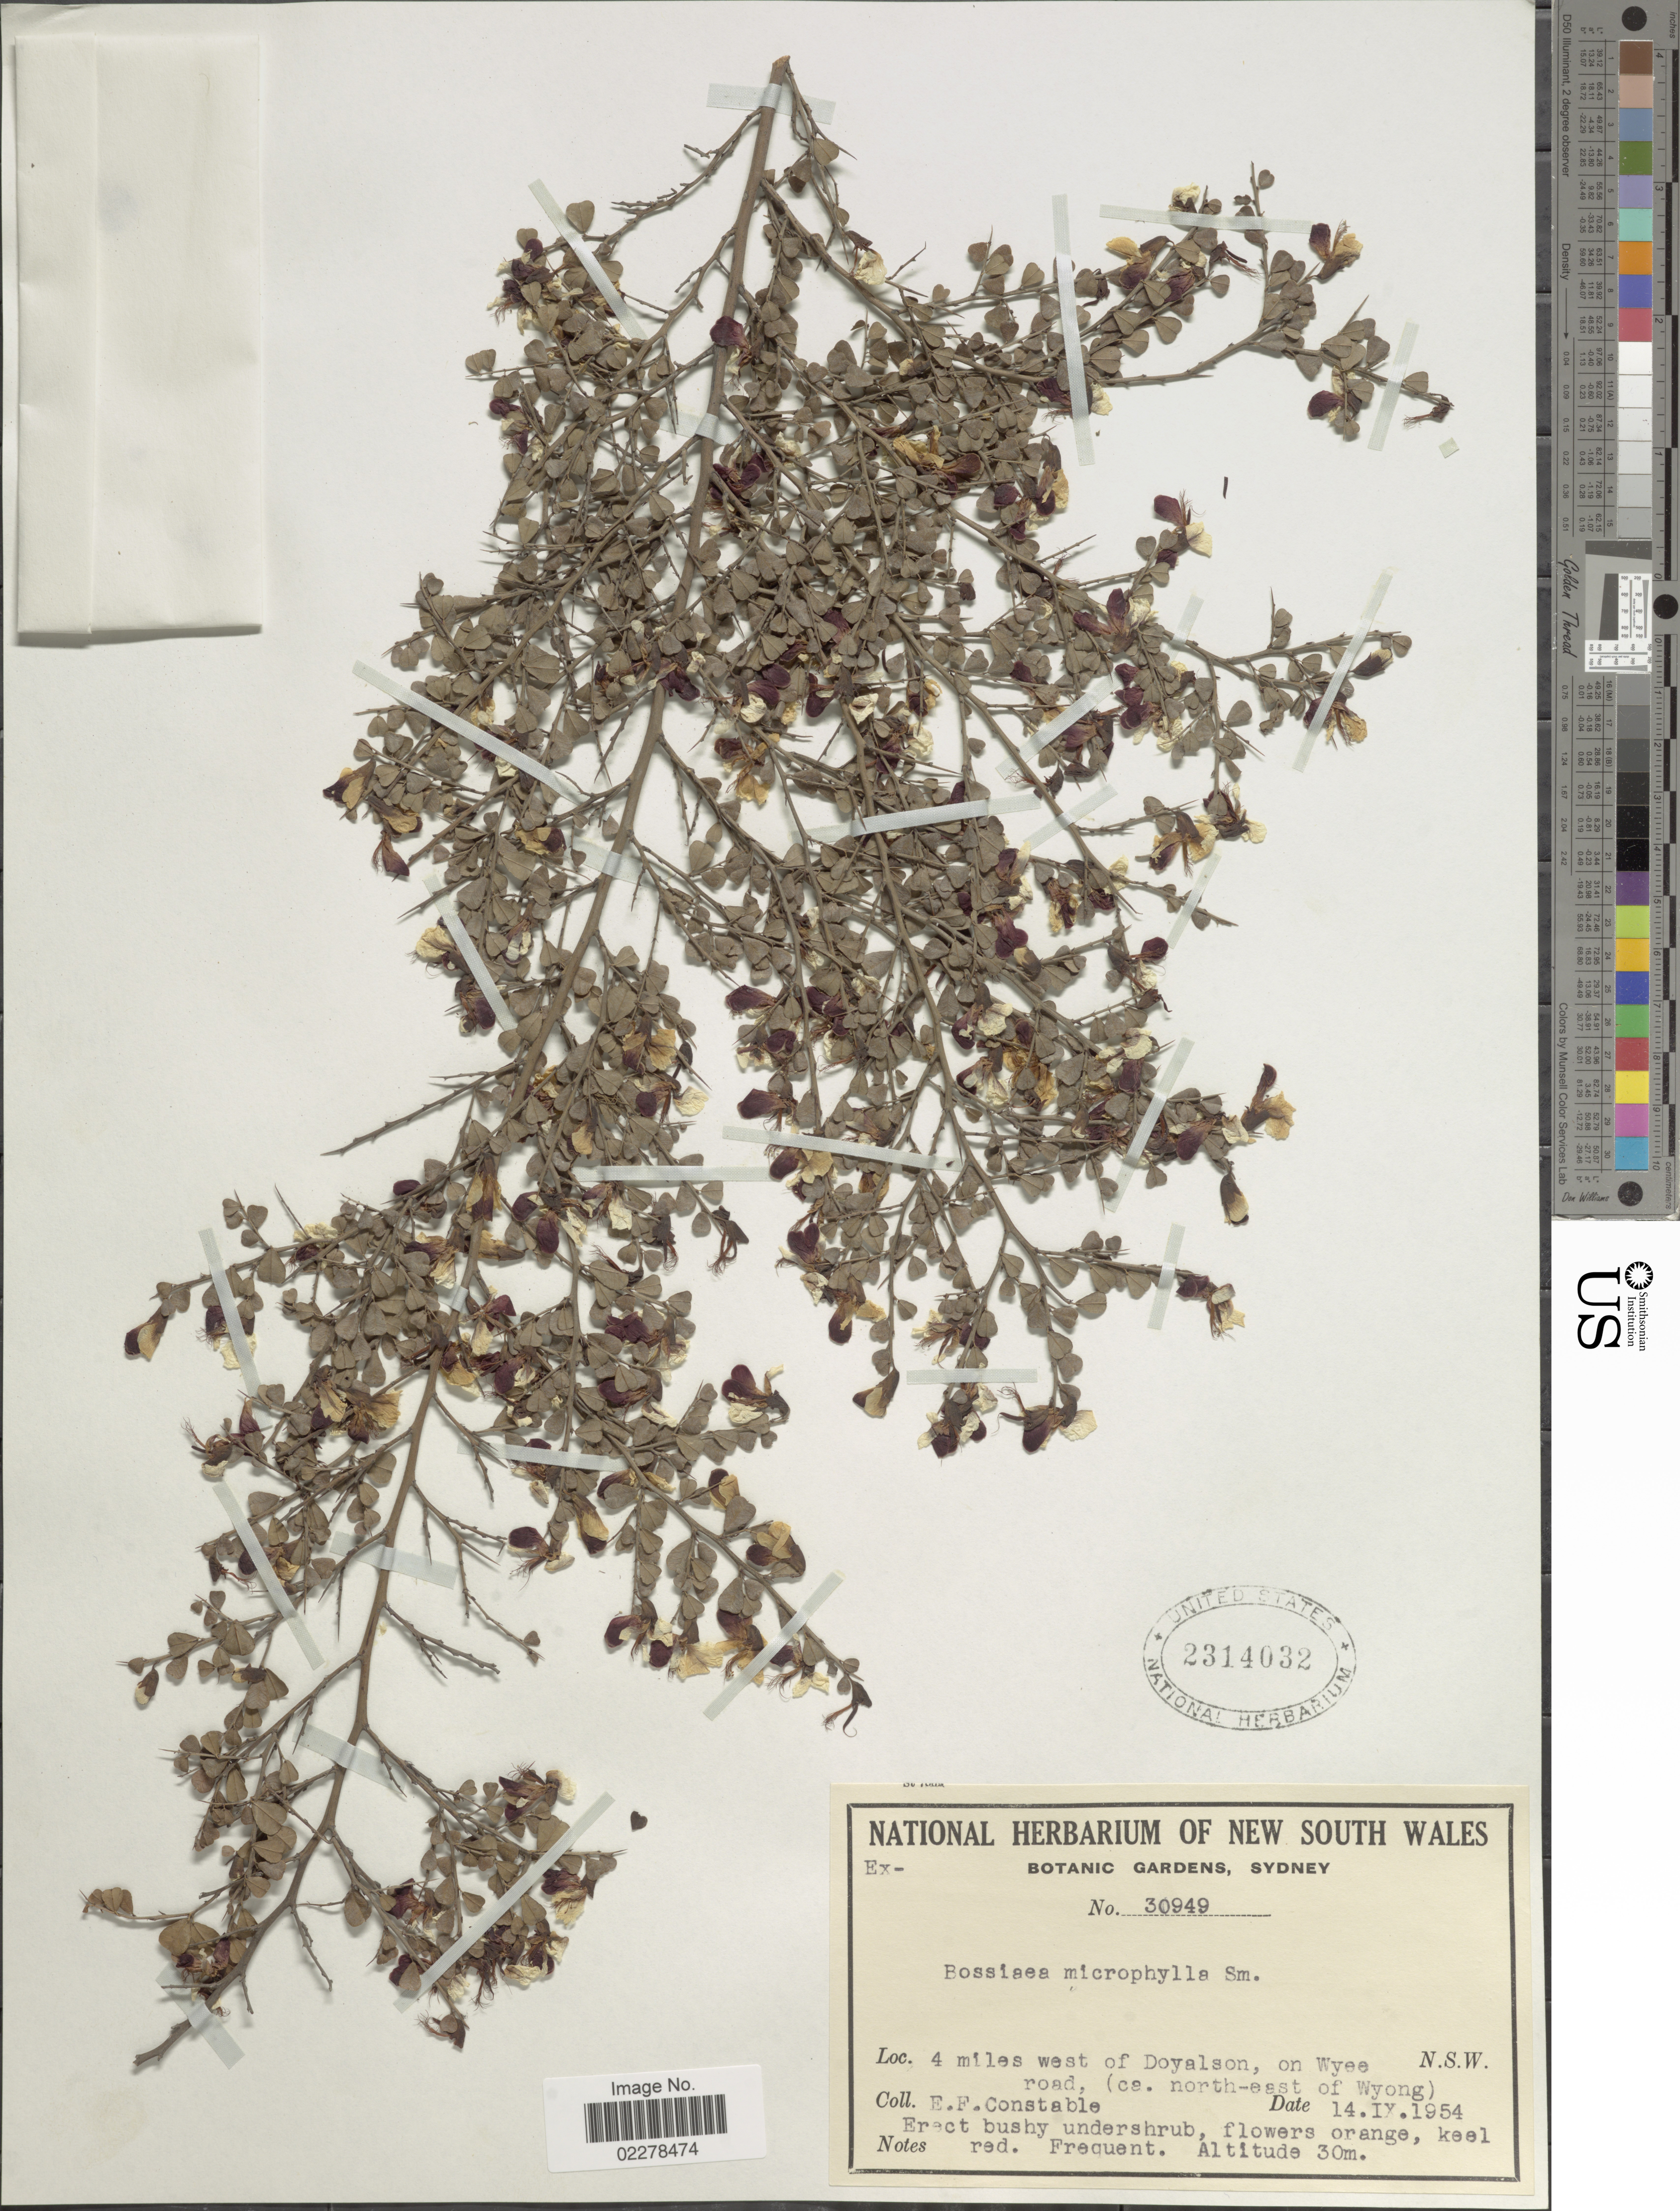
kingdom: Plantae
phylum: Tracheophyta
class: Magnoliopsida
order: Fabales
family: Fabaceae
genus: Bossiaea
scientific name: Bossiaea microphylla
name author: (Sims) Sm.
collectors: E. F. Constable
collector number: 30949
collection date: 1954-09-14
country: Australia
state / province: New South Wales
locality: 4 miles west of Doyalson, on Wye road, (ca. north-east of Wyong). N.S.W.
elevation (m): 30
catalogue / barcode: US 2314032